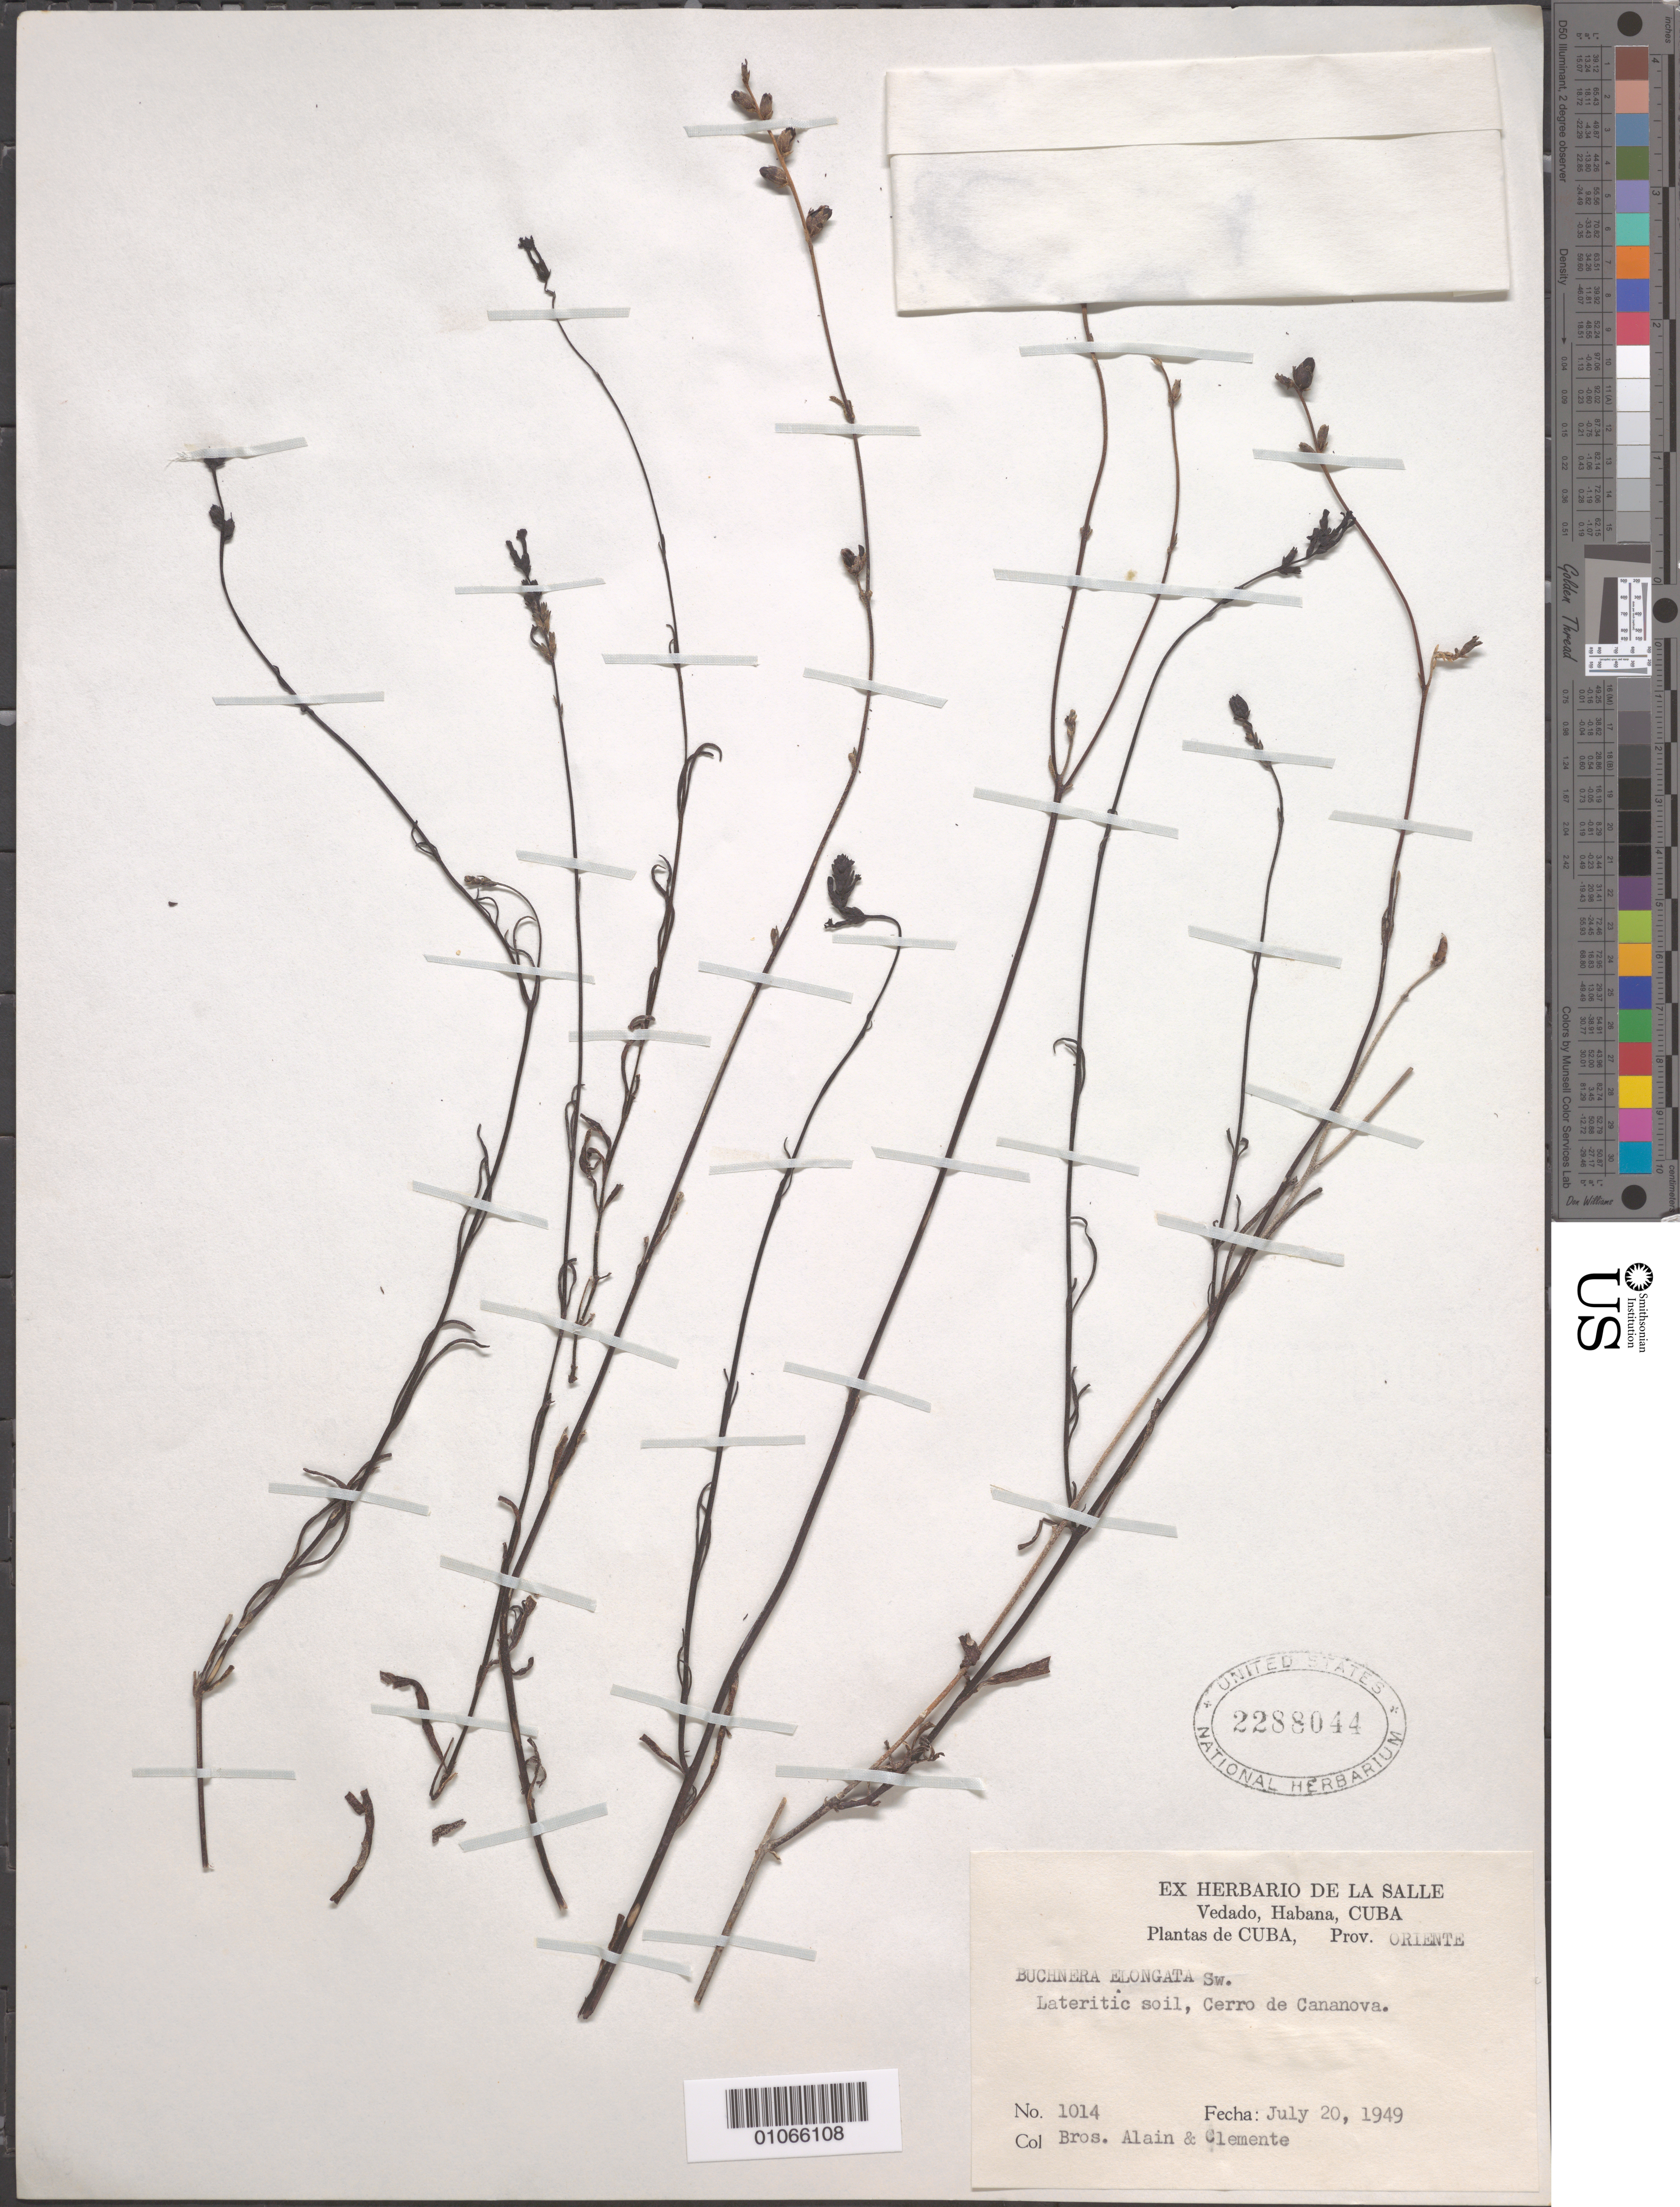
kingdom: Plantae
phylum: Tracheophyta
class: Magnoliopsida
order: Lamiales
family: Orobanchaceae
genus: Buchnera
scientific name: Buchnera elongata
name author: Sw.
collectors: A. H. Liogier & Bro. Clemente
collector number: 1014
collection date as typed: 20 Jul 1949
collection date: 1949-07-20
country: Cuba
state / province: Oriente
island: Cuba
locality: Lateritic soil, Cerro de Cananova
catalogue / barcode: US 2288044